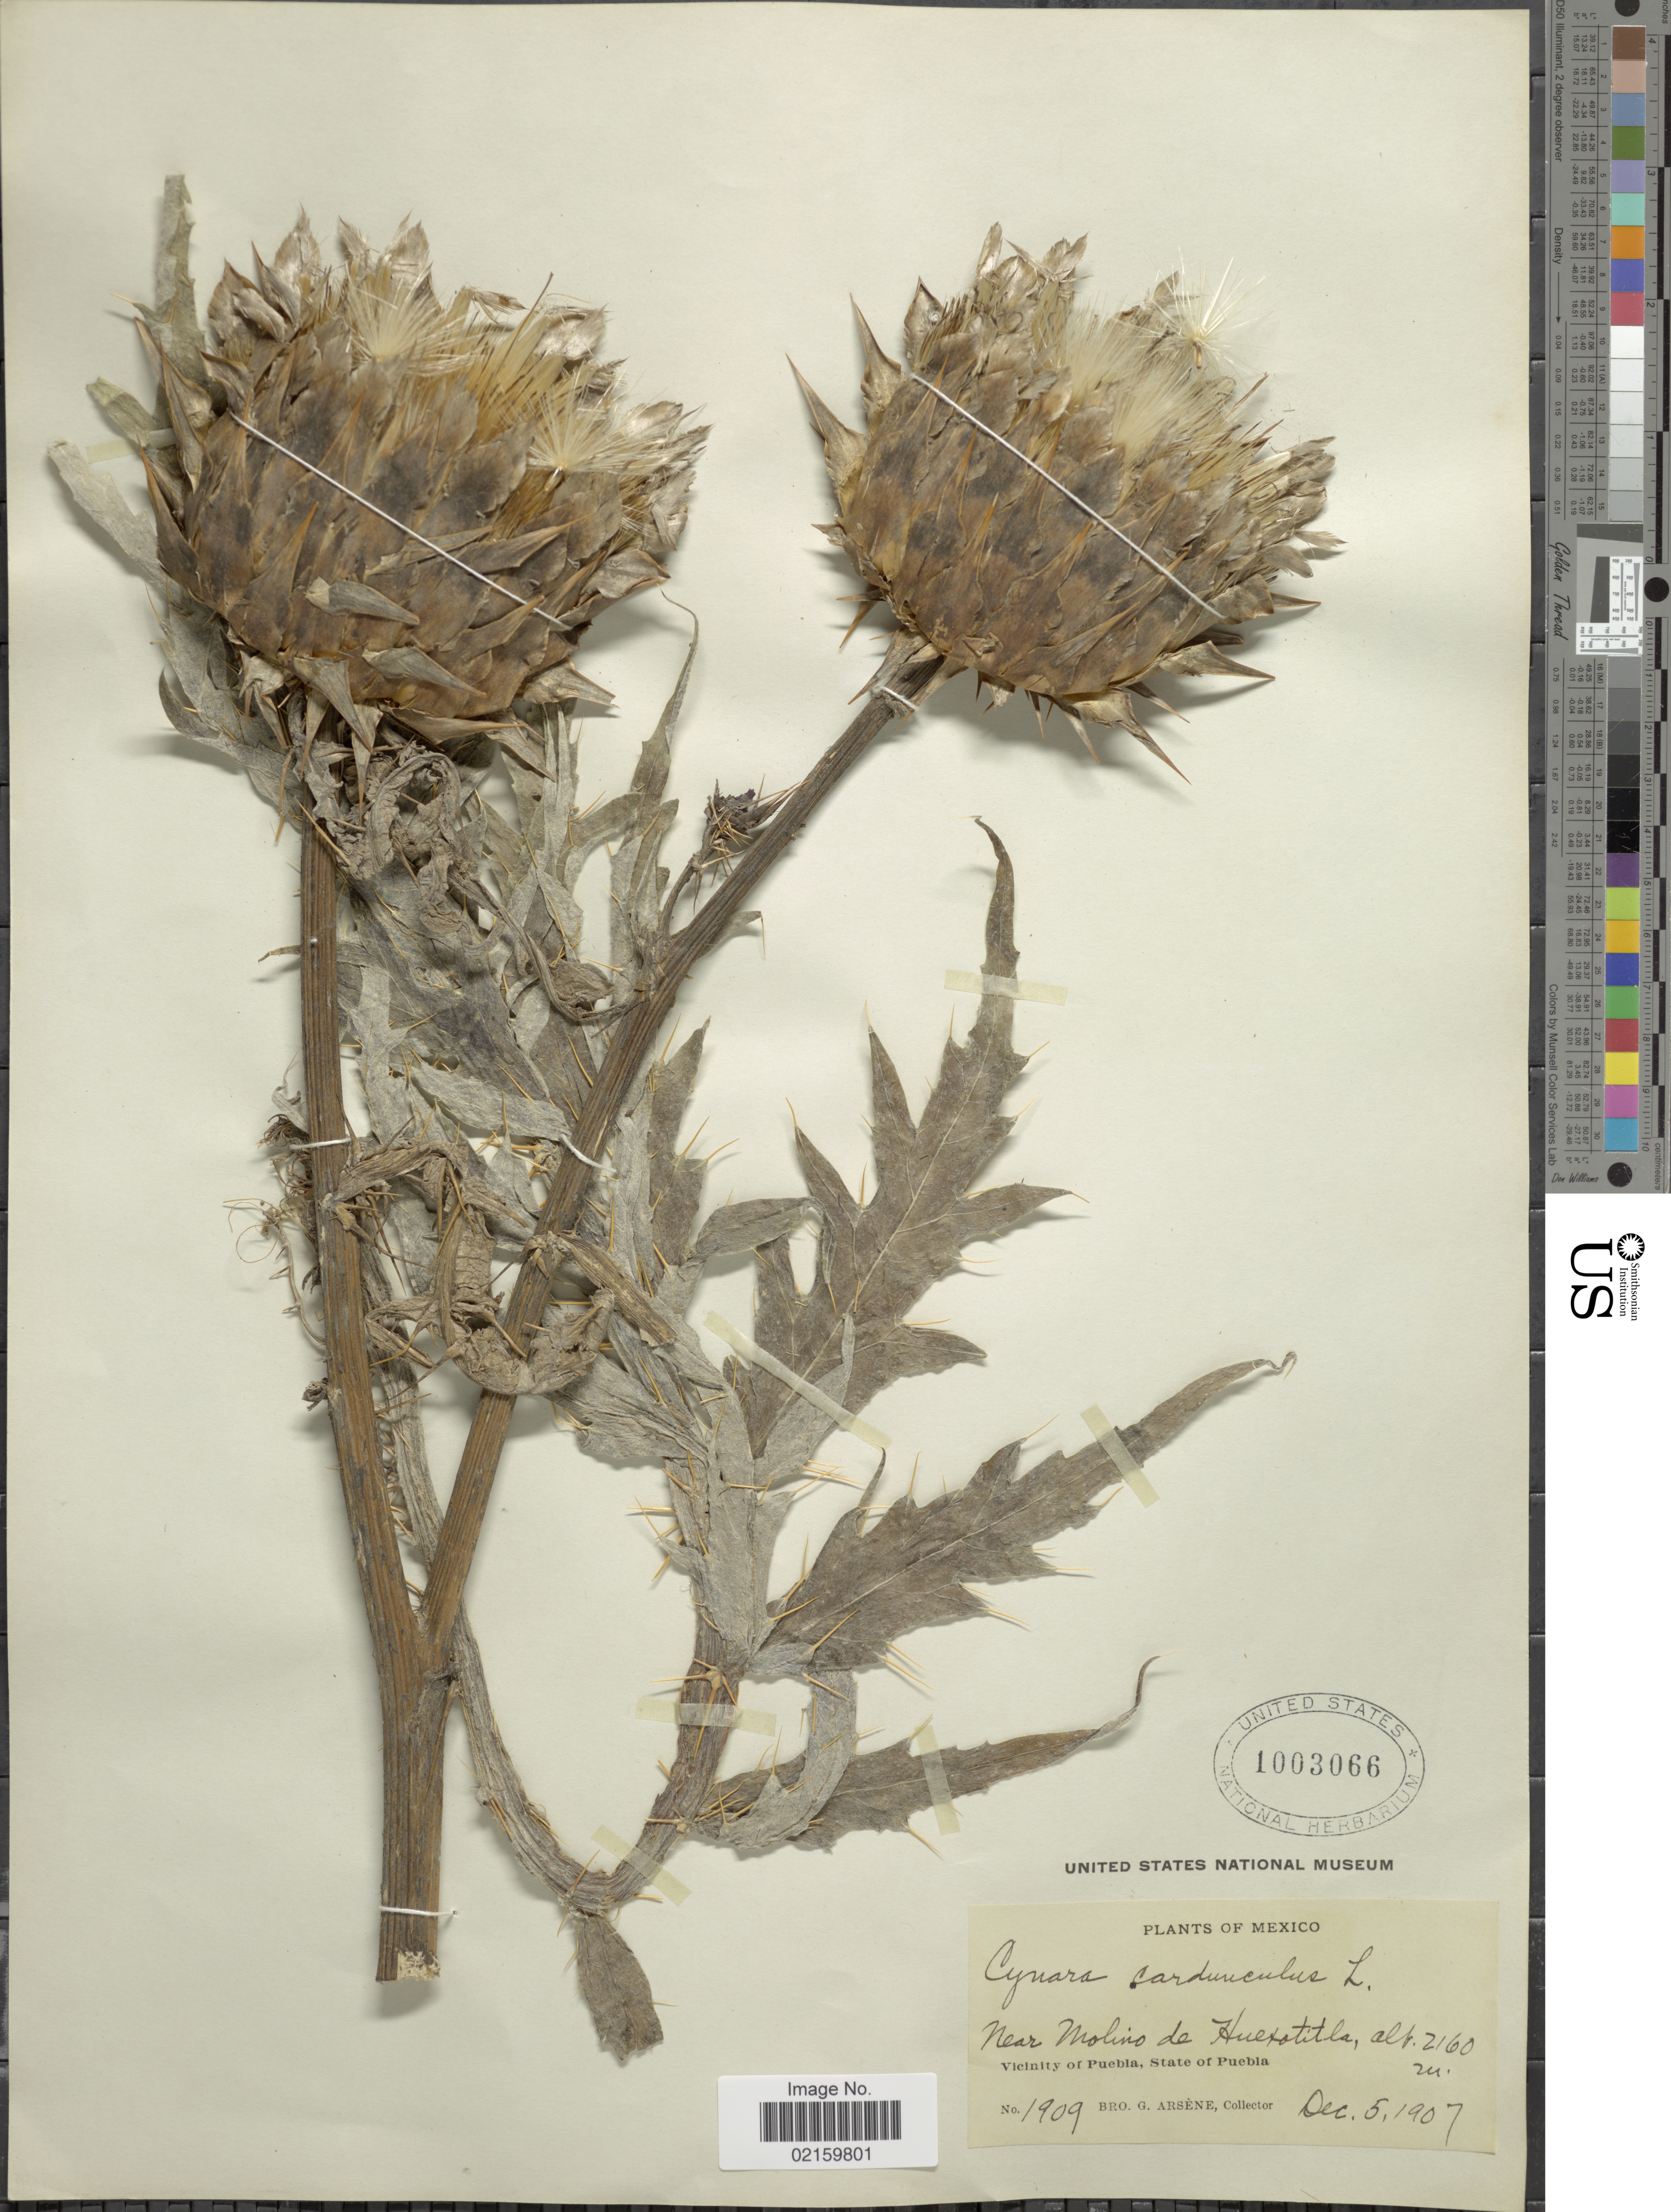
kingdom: Plantae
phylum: Tracheophyta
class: Magnoliopsida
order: Asterales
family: Asteraceae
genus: Cynara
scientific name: Cynara cardunculus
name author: L.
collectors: Bro. G. Arsène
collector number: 1909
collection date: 1907-12-05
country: Mexico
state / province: Puebla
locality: Near Molino de Huexotitla, Vicinity of Puebla, State of Puebla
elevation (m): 2160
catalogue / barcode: US 1003066